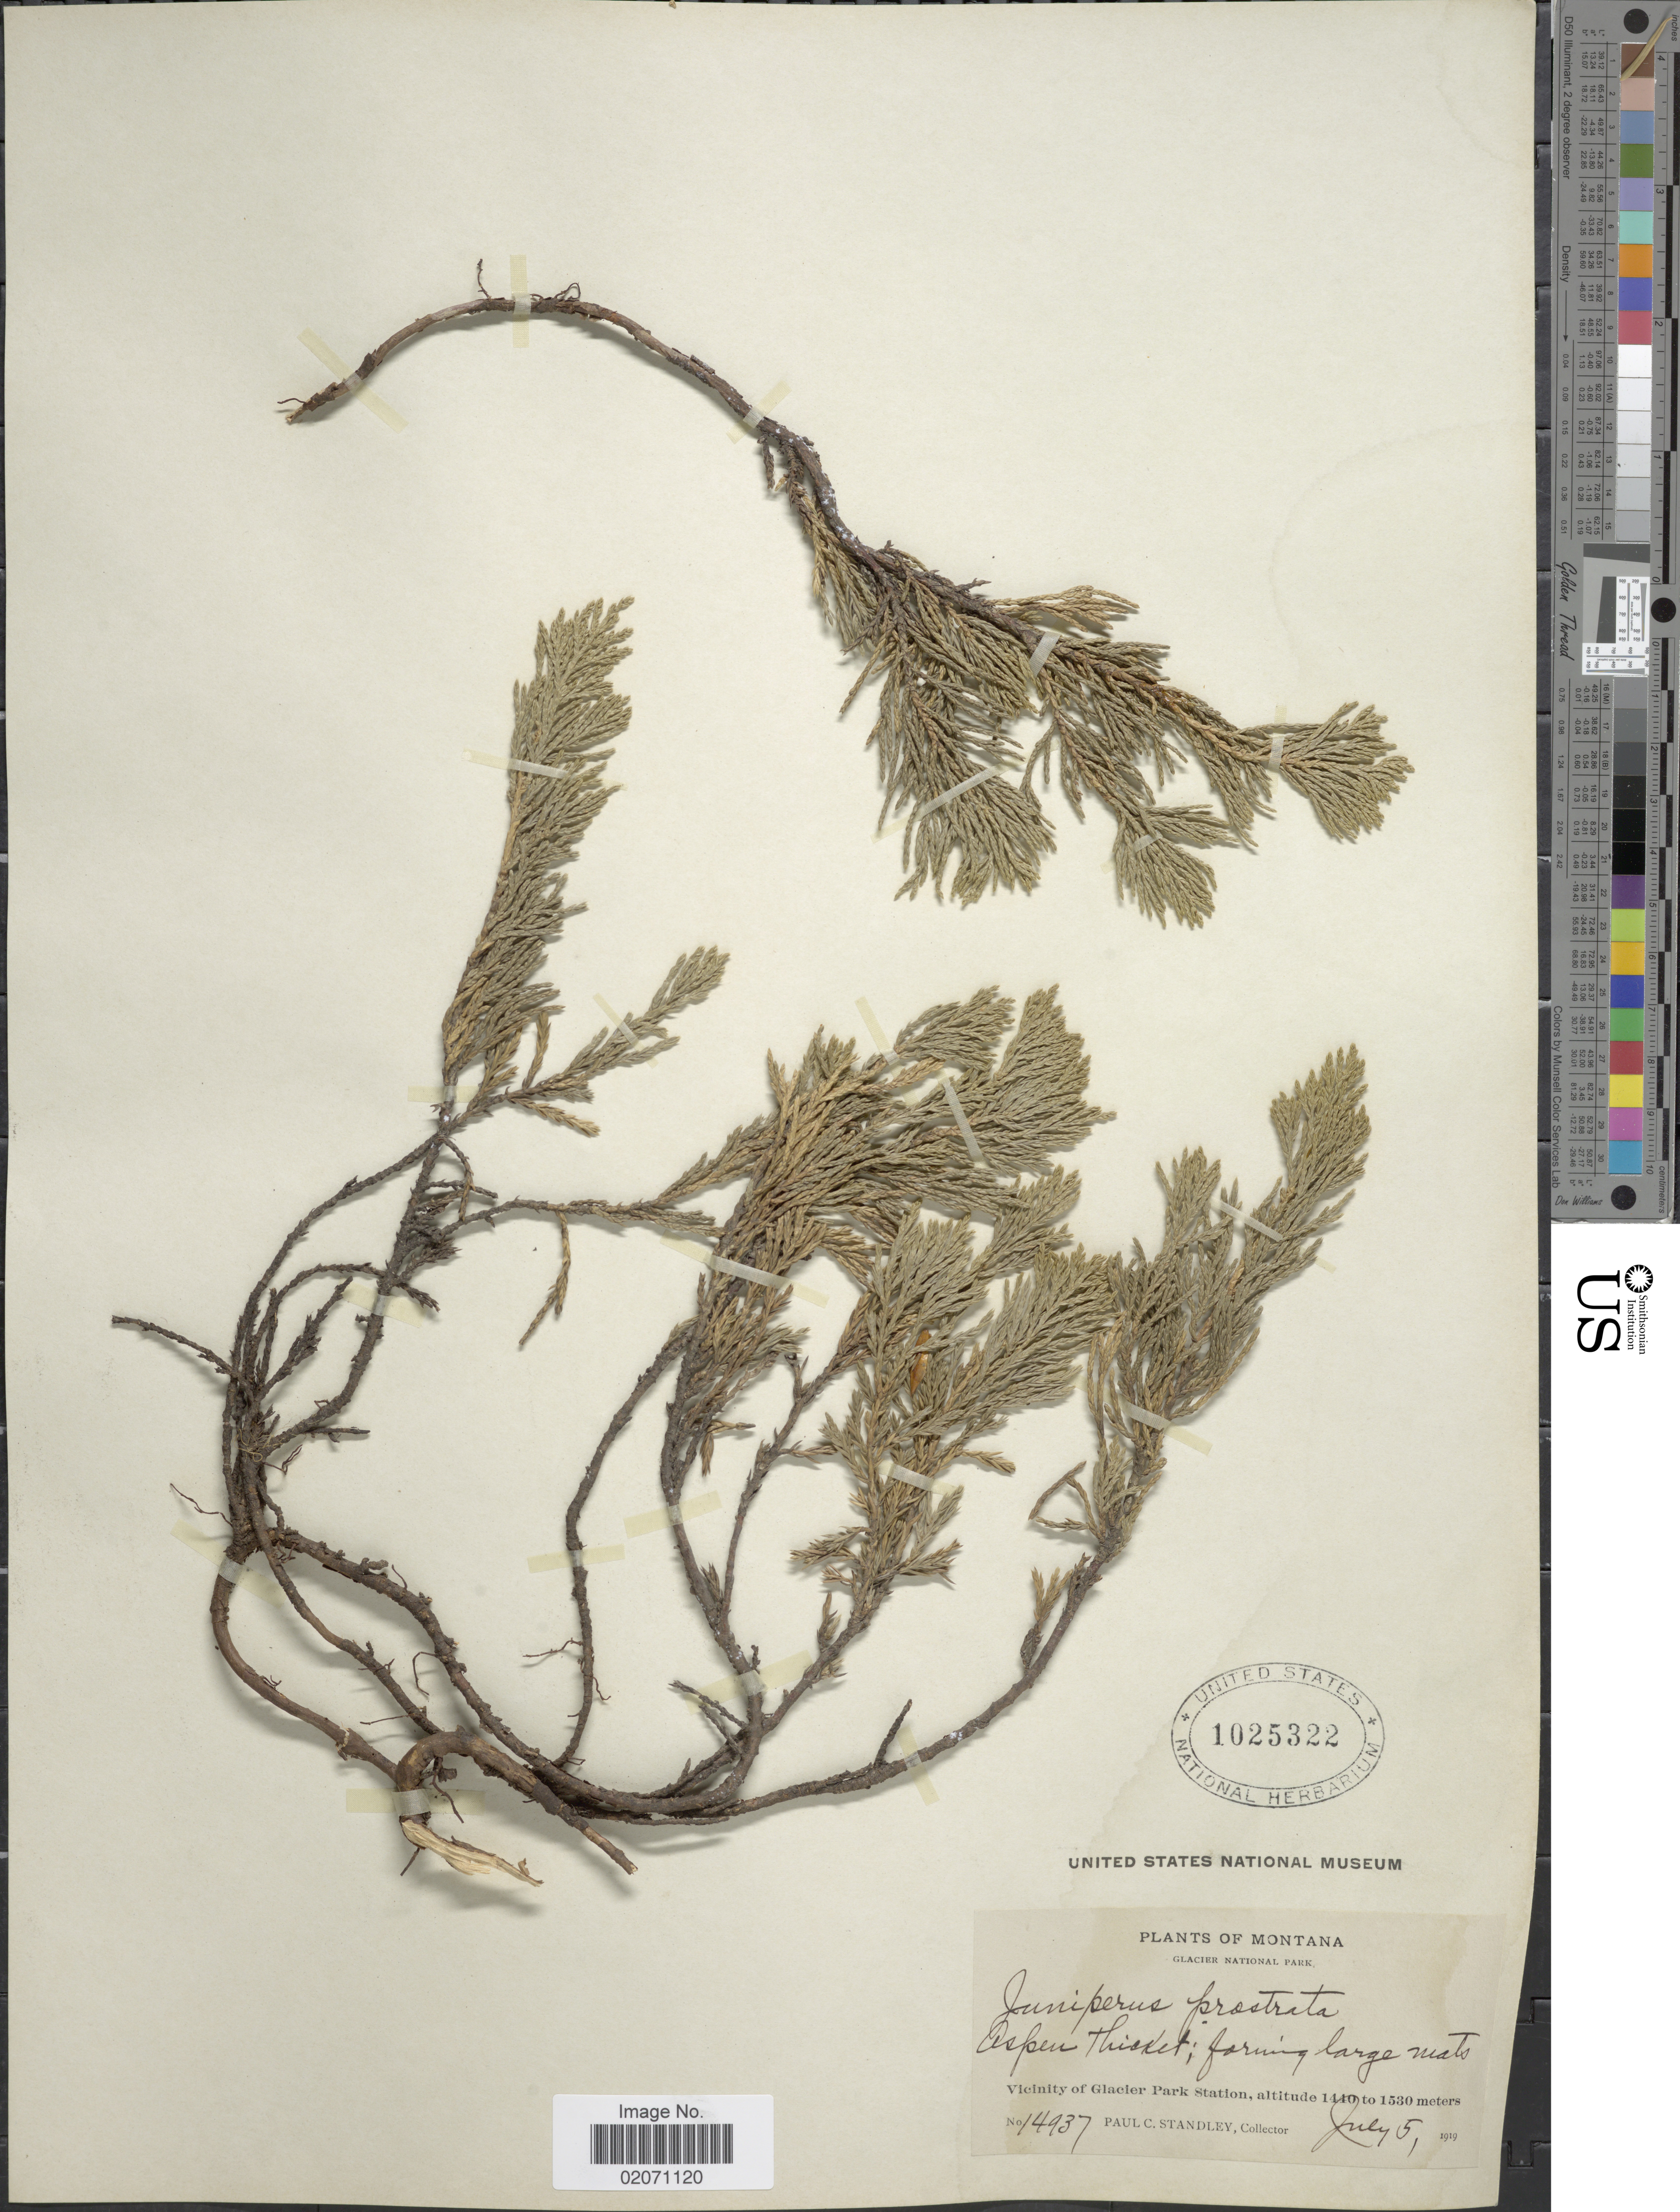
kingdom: Plantae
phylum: Tracheophyta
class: Pinopsida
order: Pinales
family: Cupressaceae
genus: Juniperus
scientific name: Juniperus horizontalis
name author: Moench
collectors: P. C. Standley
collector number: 14937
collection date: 1919-07-05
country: United States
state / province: Montana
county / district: Glacier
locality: Glacier National Park, Vicinity of Glacier Park Station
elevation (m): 1440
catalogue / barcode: US 1025322